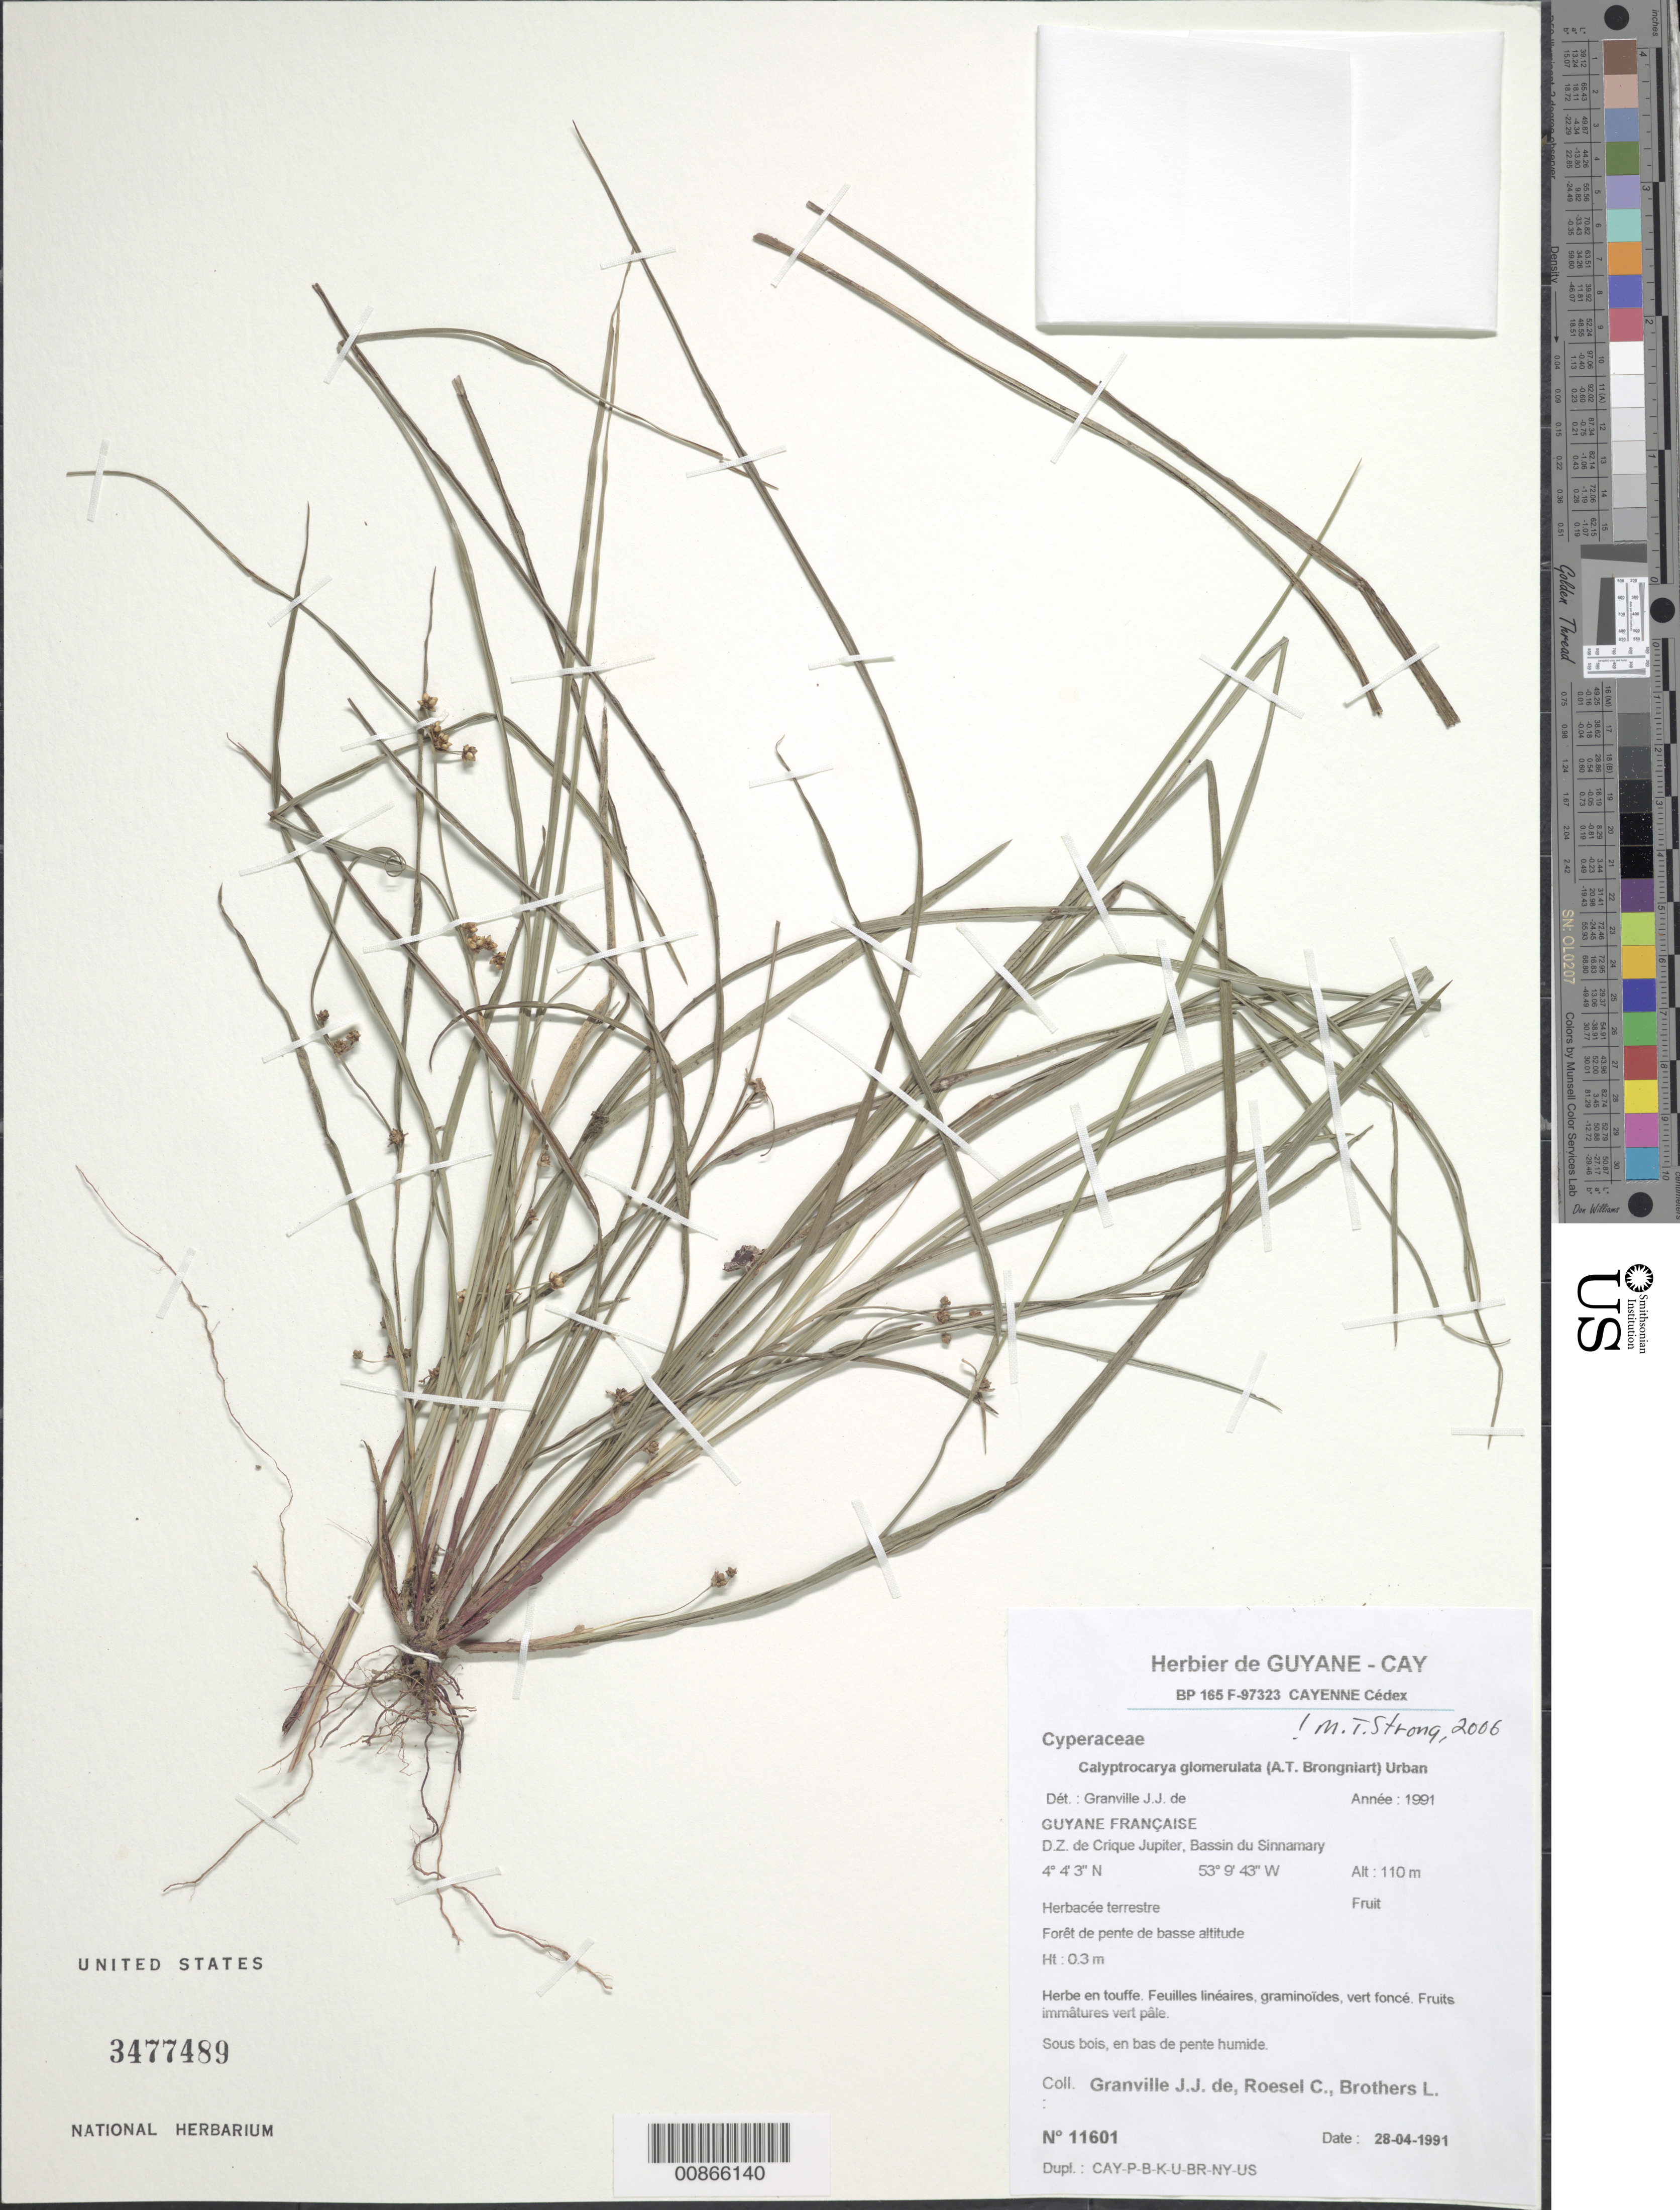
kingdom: Plantae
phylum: Tracheophyta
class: Liliopsida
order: Poales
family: Cyperaceae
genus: Calyptrocarya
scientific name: Calyptrocarya glomerulata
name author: (Brongn.) Urb.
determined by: Strong, M. T., (US), Smithsonian Institution - National Museum of Natural History (UNITED STATES)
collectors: J.-J. de Granville, C. S. Roesel & L. Brothers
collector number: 11601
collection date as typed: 28-Apr-91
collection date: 1991-04-28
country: French Guiana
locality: D.Z. de Crique Jupiter, Bassin du Sinnamary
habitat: Forêt de pente de basse altitude; sous bois, en bas de pente humide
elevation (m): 110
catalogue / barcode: US 3477489